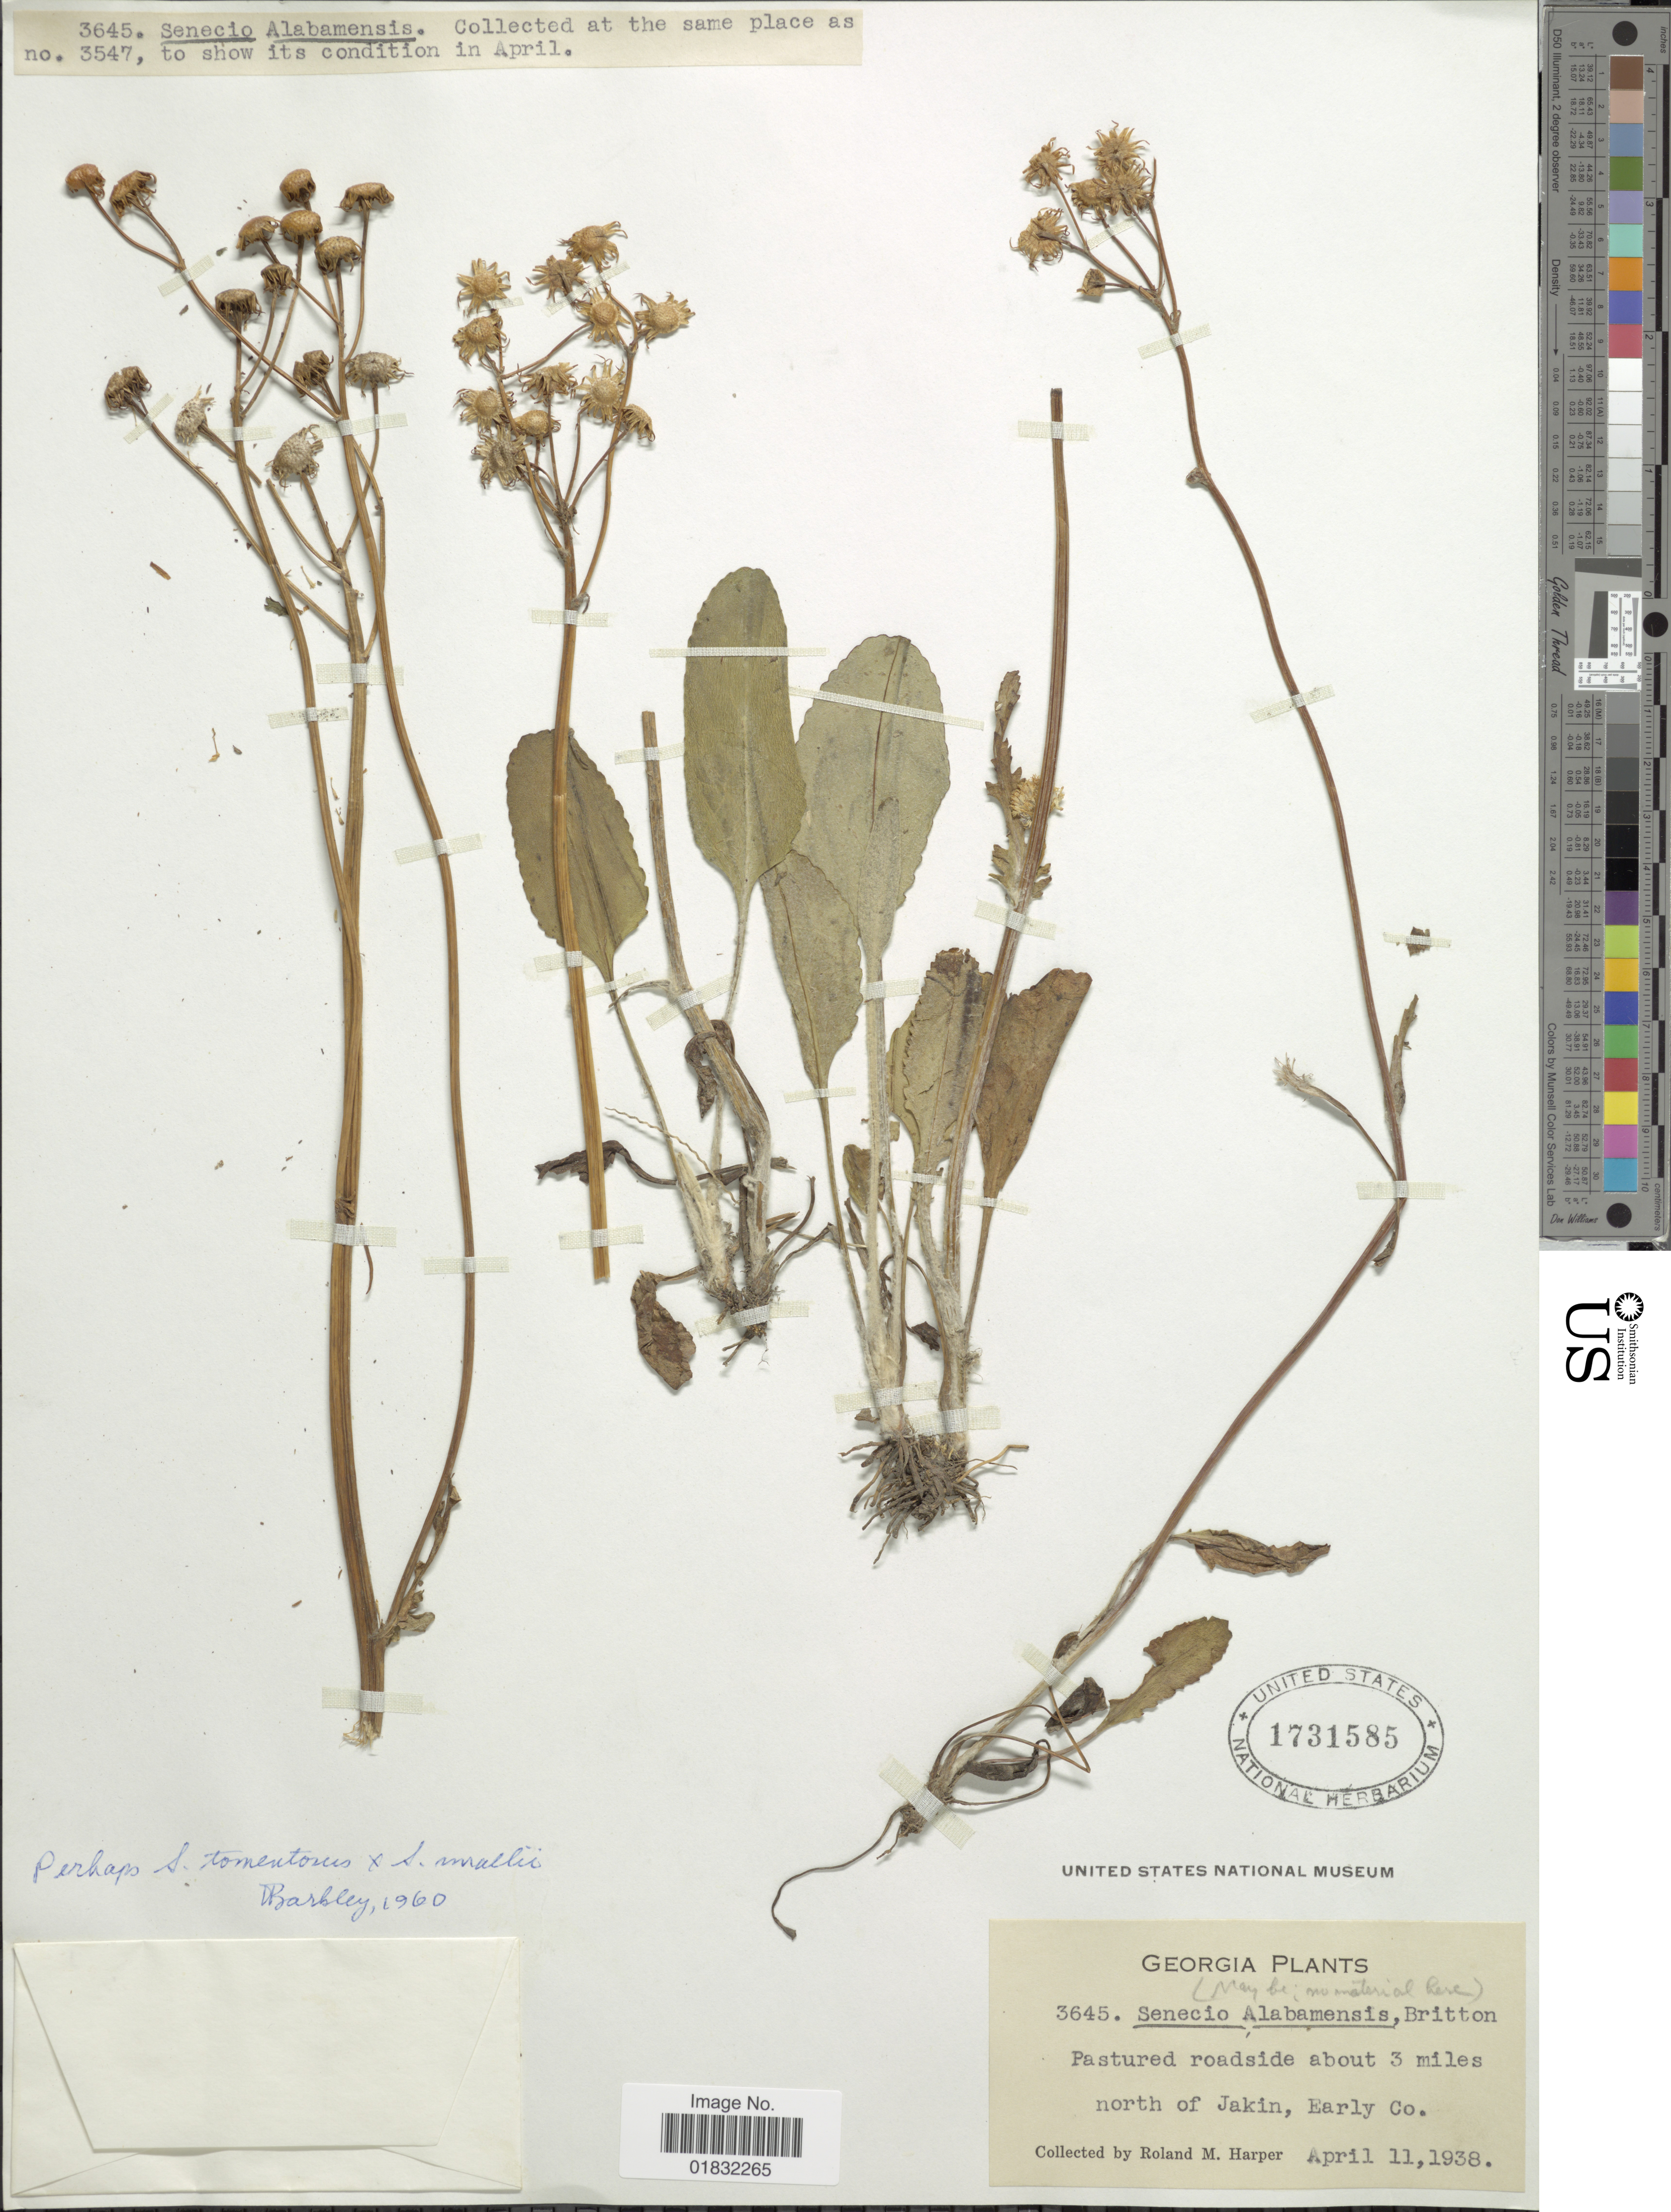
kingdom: Plantae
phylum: Tracheophyta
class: Magnoliopsida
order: Asterales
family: Asteraceae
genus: Packera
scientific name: Packera dubia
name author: (Spreng.) Trock & Mabb.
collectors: R. M. Harper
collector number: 3645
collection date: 1938-04-11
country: United States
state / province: Georgia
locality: Pastured roadside about 3 miles north of Jakin, Early Co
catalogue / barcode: US 1731585